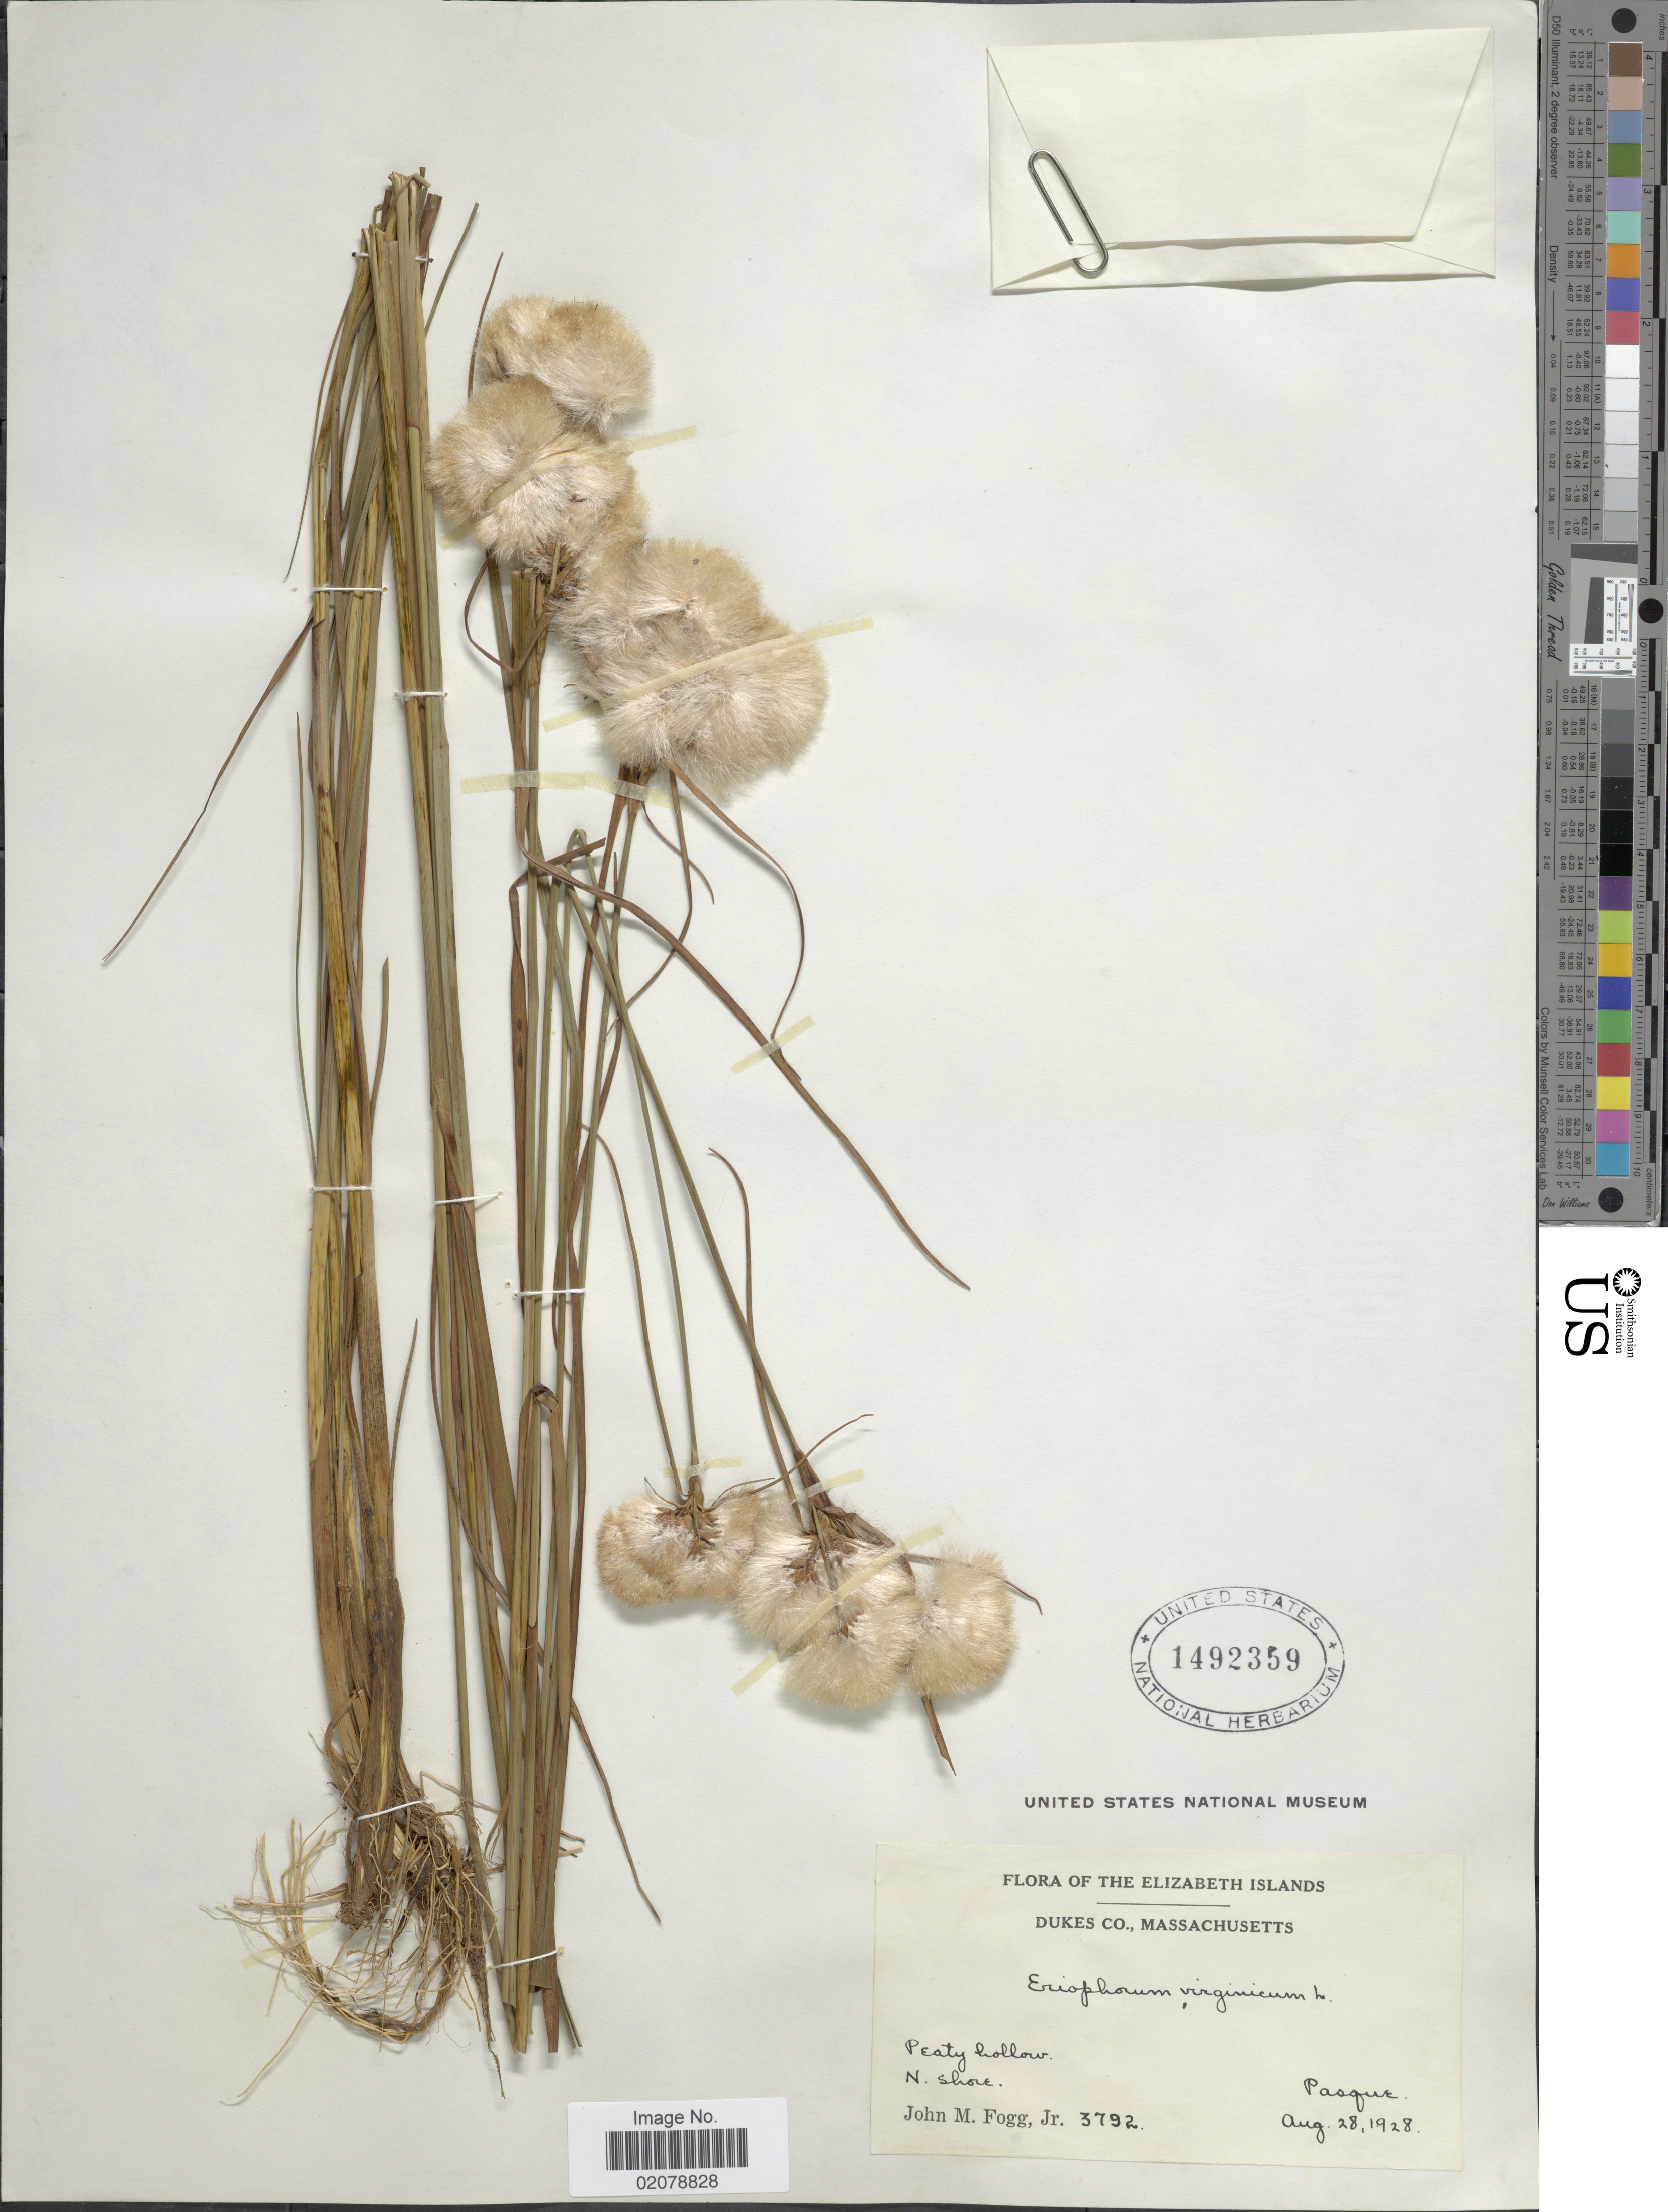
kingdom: Plantae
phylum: Tracheophyta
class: Liliopsida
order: Poales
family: Cyperaceae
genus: Eriophorum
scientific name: Eriophorum virginicum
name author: L.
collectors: J. Fogg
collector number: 3792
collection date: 1928-08-28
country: United States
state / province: Massachusetts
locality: Elizabeth Islands. Dukes Co. Peaty hollow. N. shore. Pasque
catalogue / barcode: US 1492359